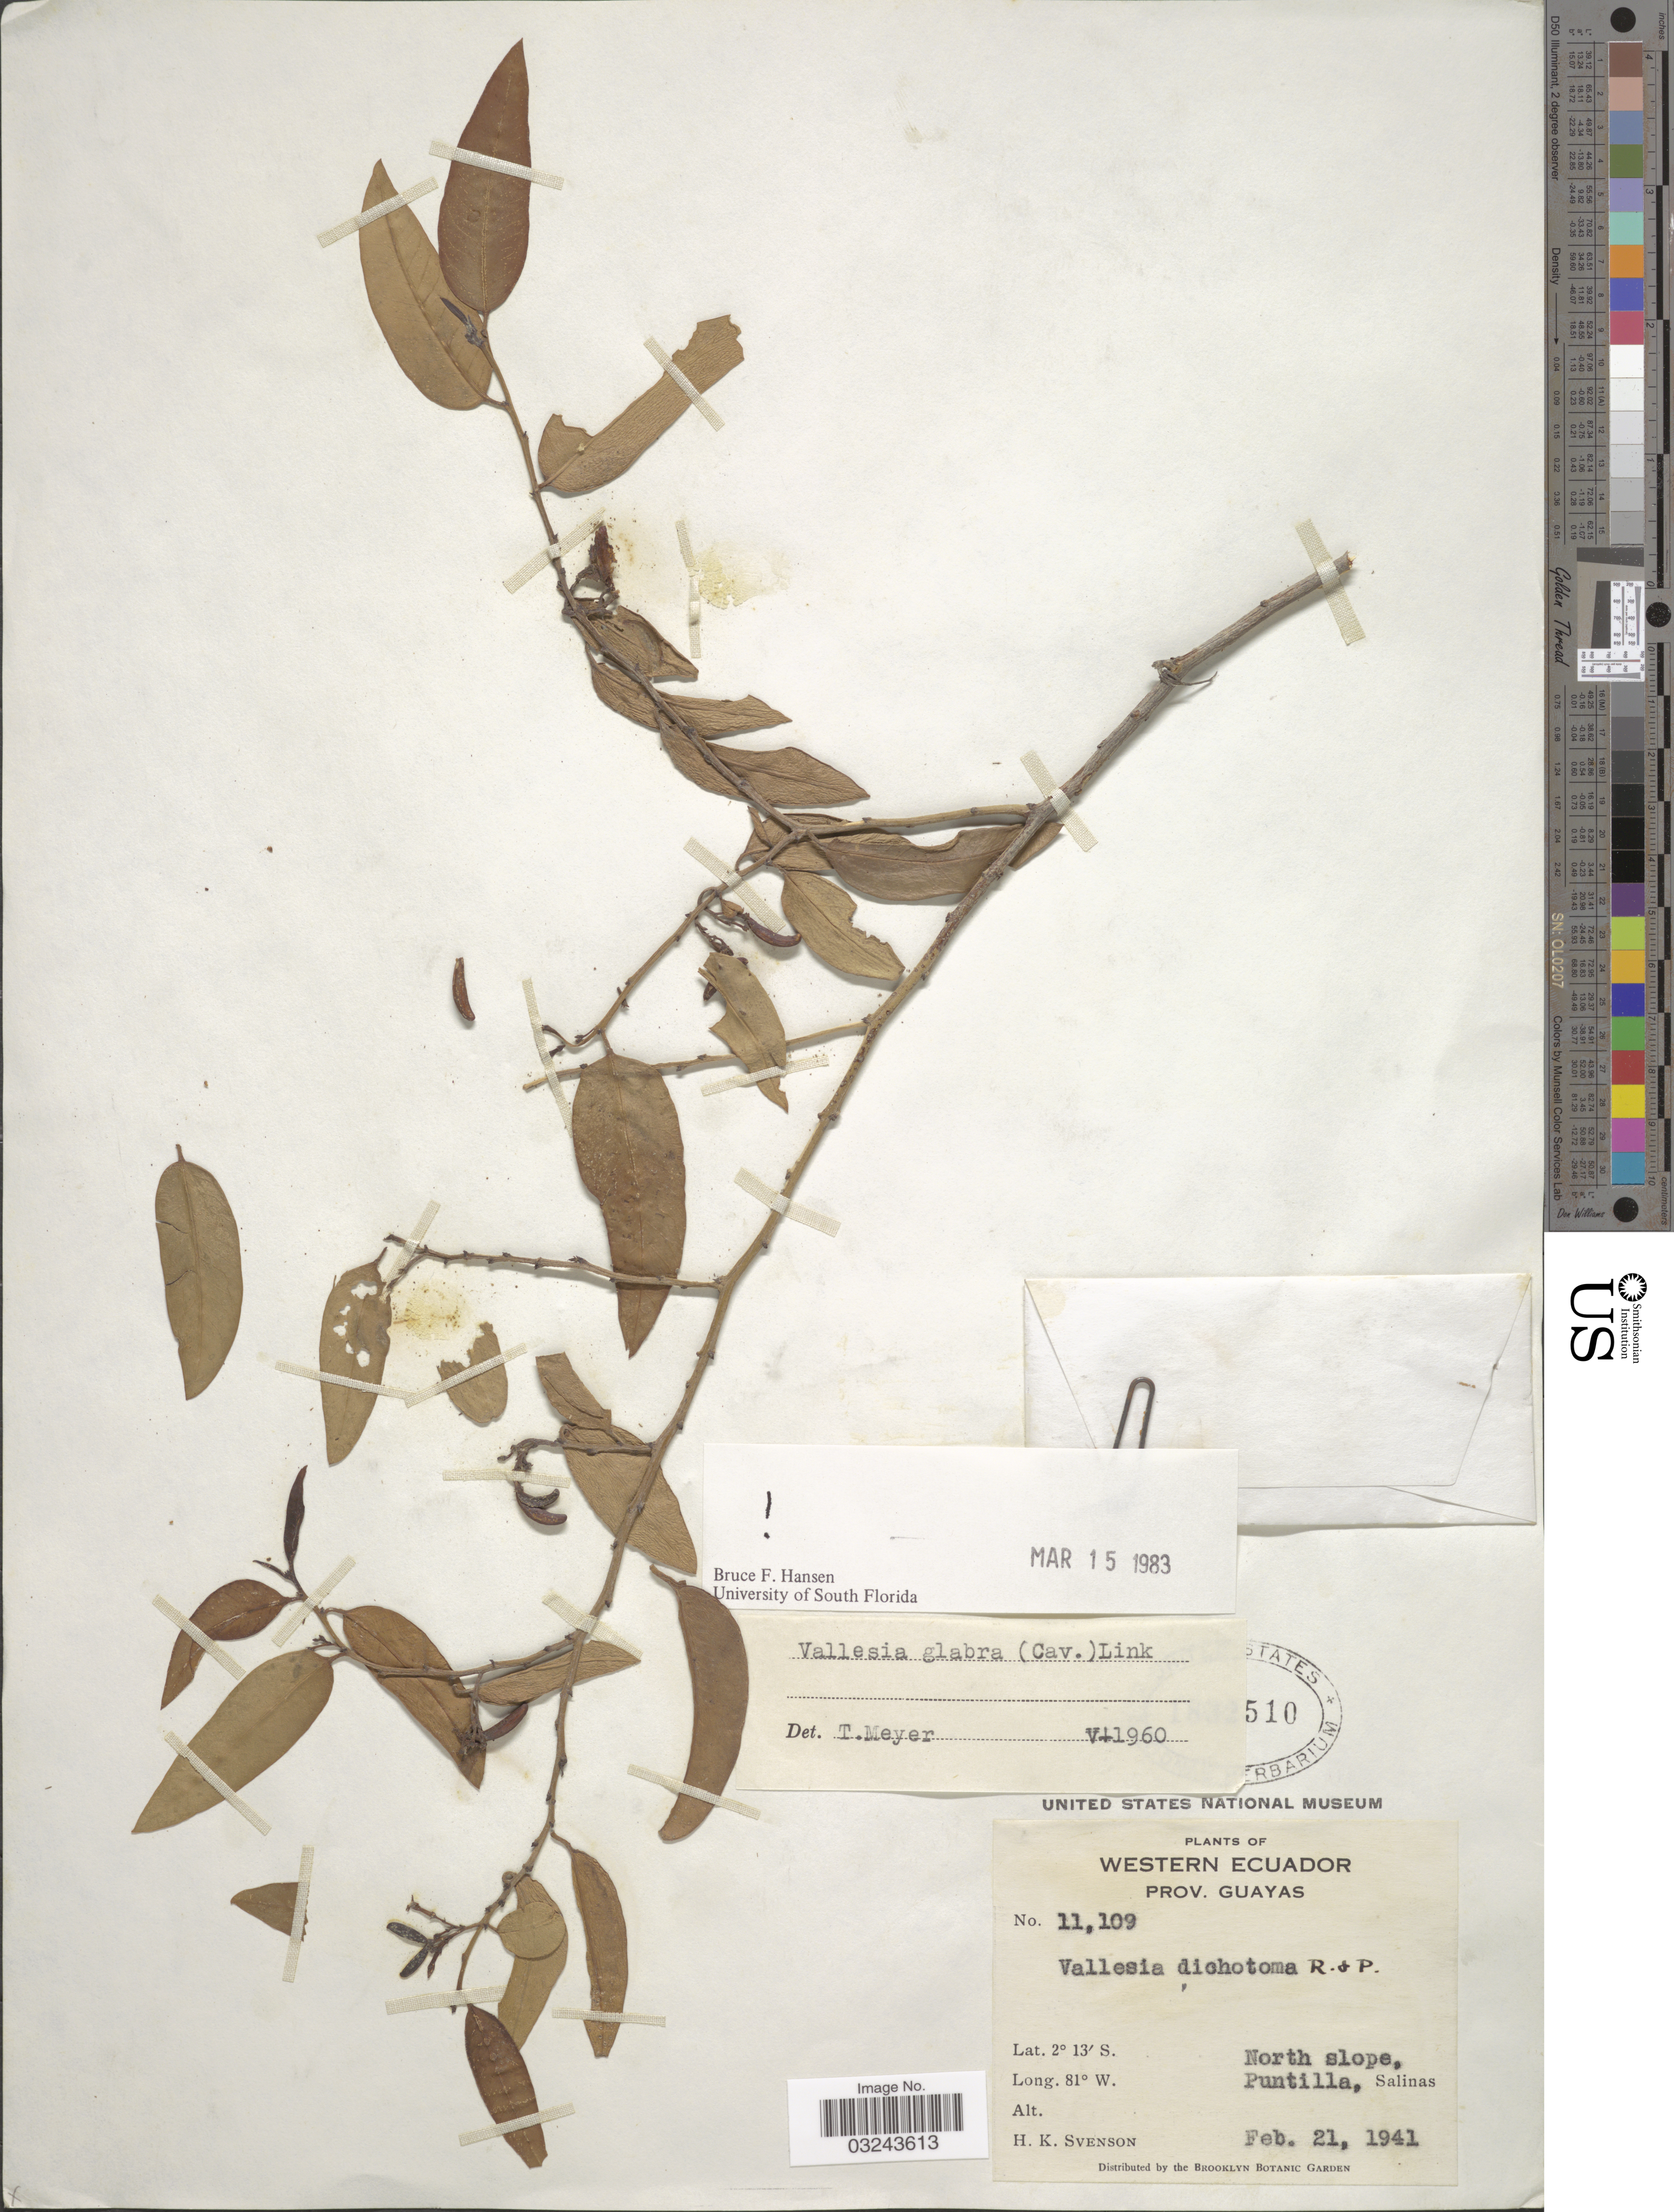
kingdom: Plantae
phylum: Tracheophyta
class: Magnoliopsida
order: Gentianales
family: Apocynaceae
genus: Vallesia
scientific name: Vallesia glabra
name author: (Cav.) Link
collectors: H. K. Svenson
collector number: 11109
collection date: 1941-02-21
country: Ecuador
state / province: Guayas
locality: Western Ecuador, North slope, Puntilla, Salinas.